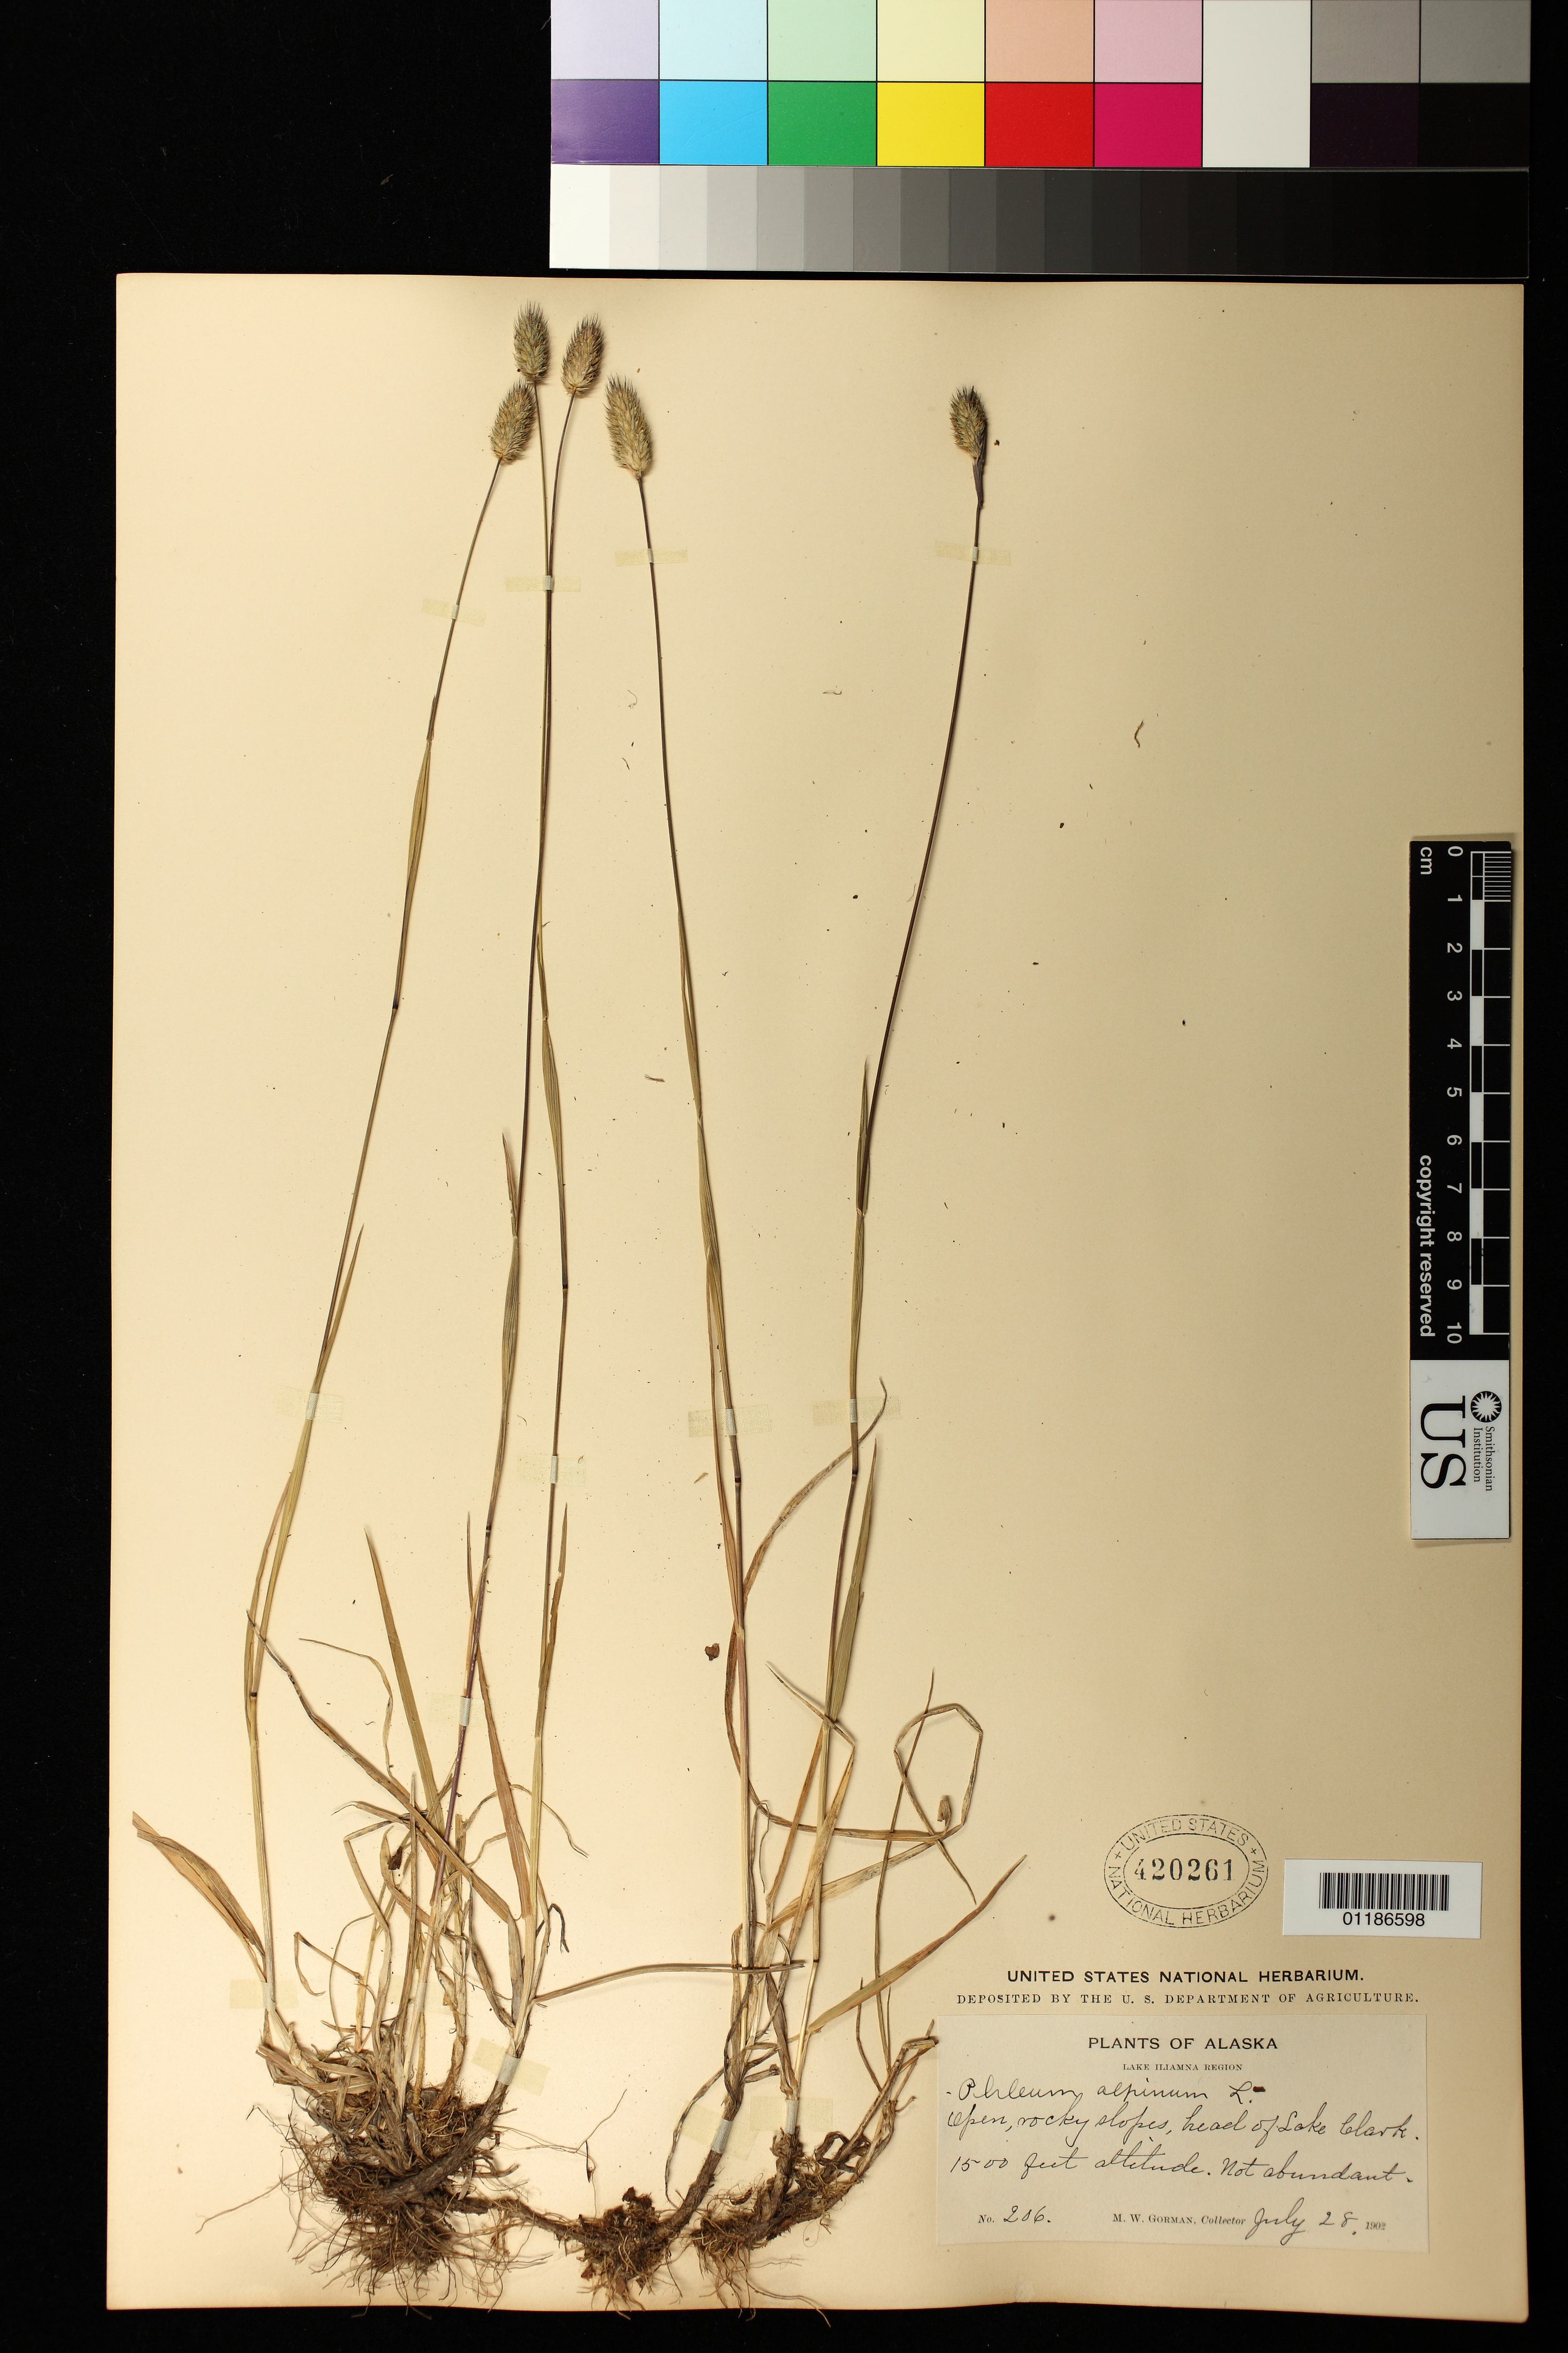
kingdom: Plantae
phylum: Tracheophyta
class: Liliopsida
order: Poales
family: Poaceae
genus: Phleum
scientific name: Phleum alpinum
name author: L.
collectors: M. W. Gorman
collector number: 206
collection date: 1902-07-28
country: United States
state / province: Alaska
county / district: Lake and Peninsula Borough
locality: Open, rocky slopes, head of Lake Clark.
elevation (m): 457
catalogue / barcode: US 420261